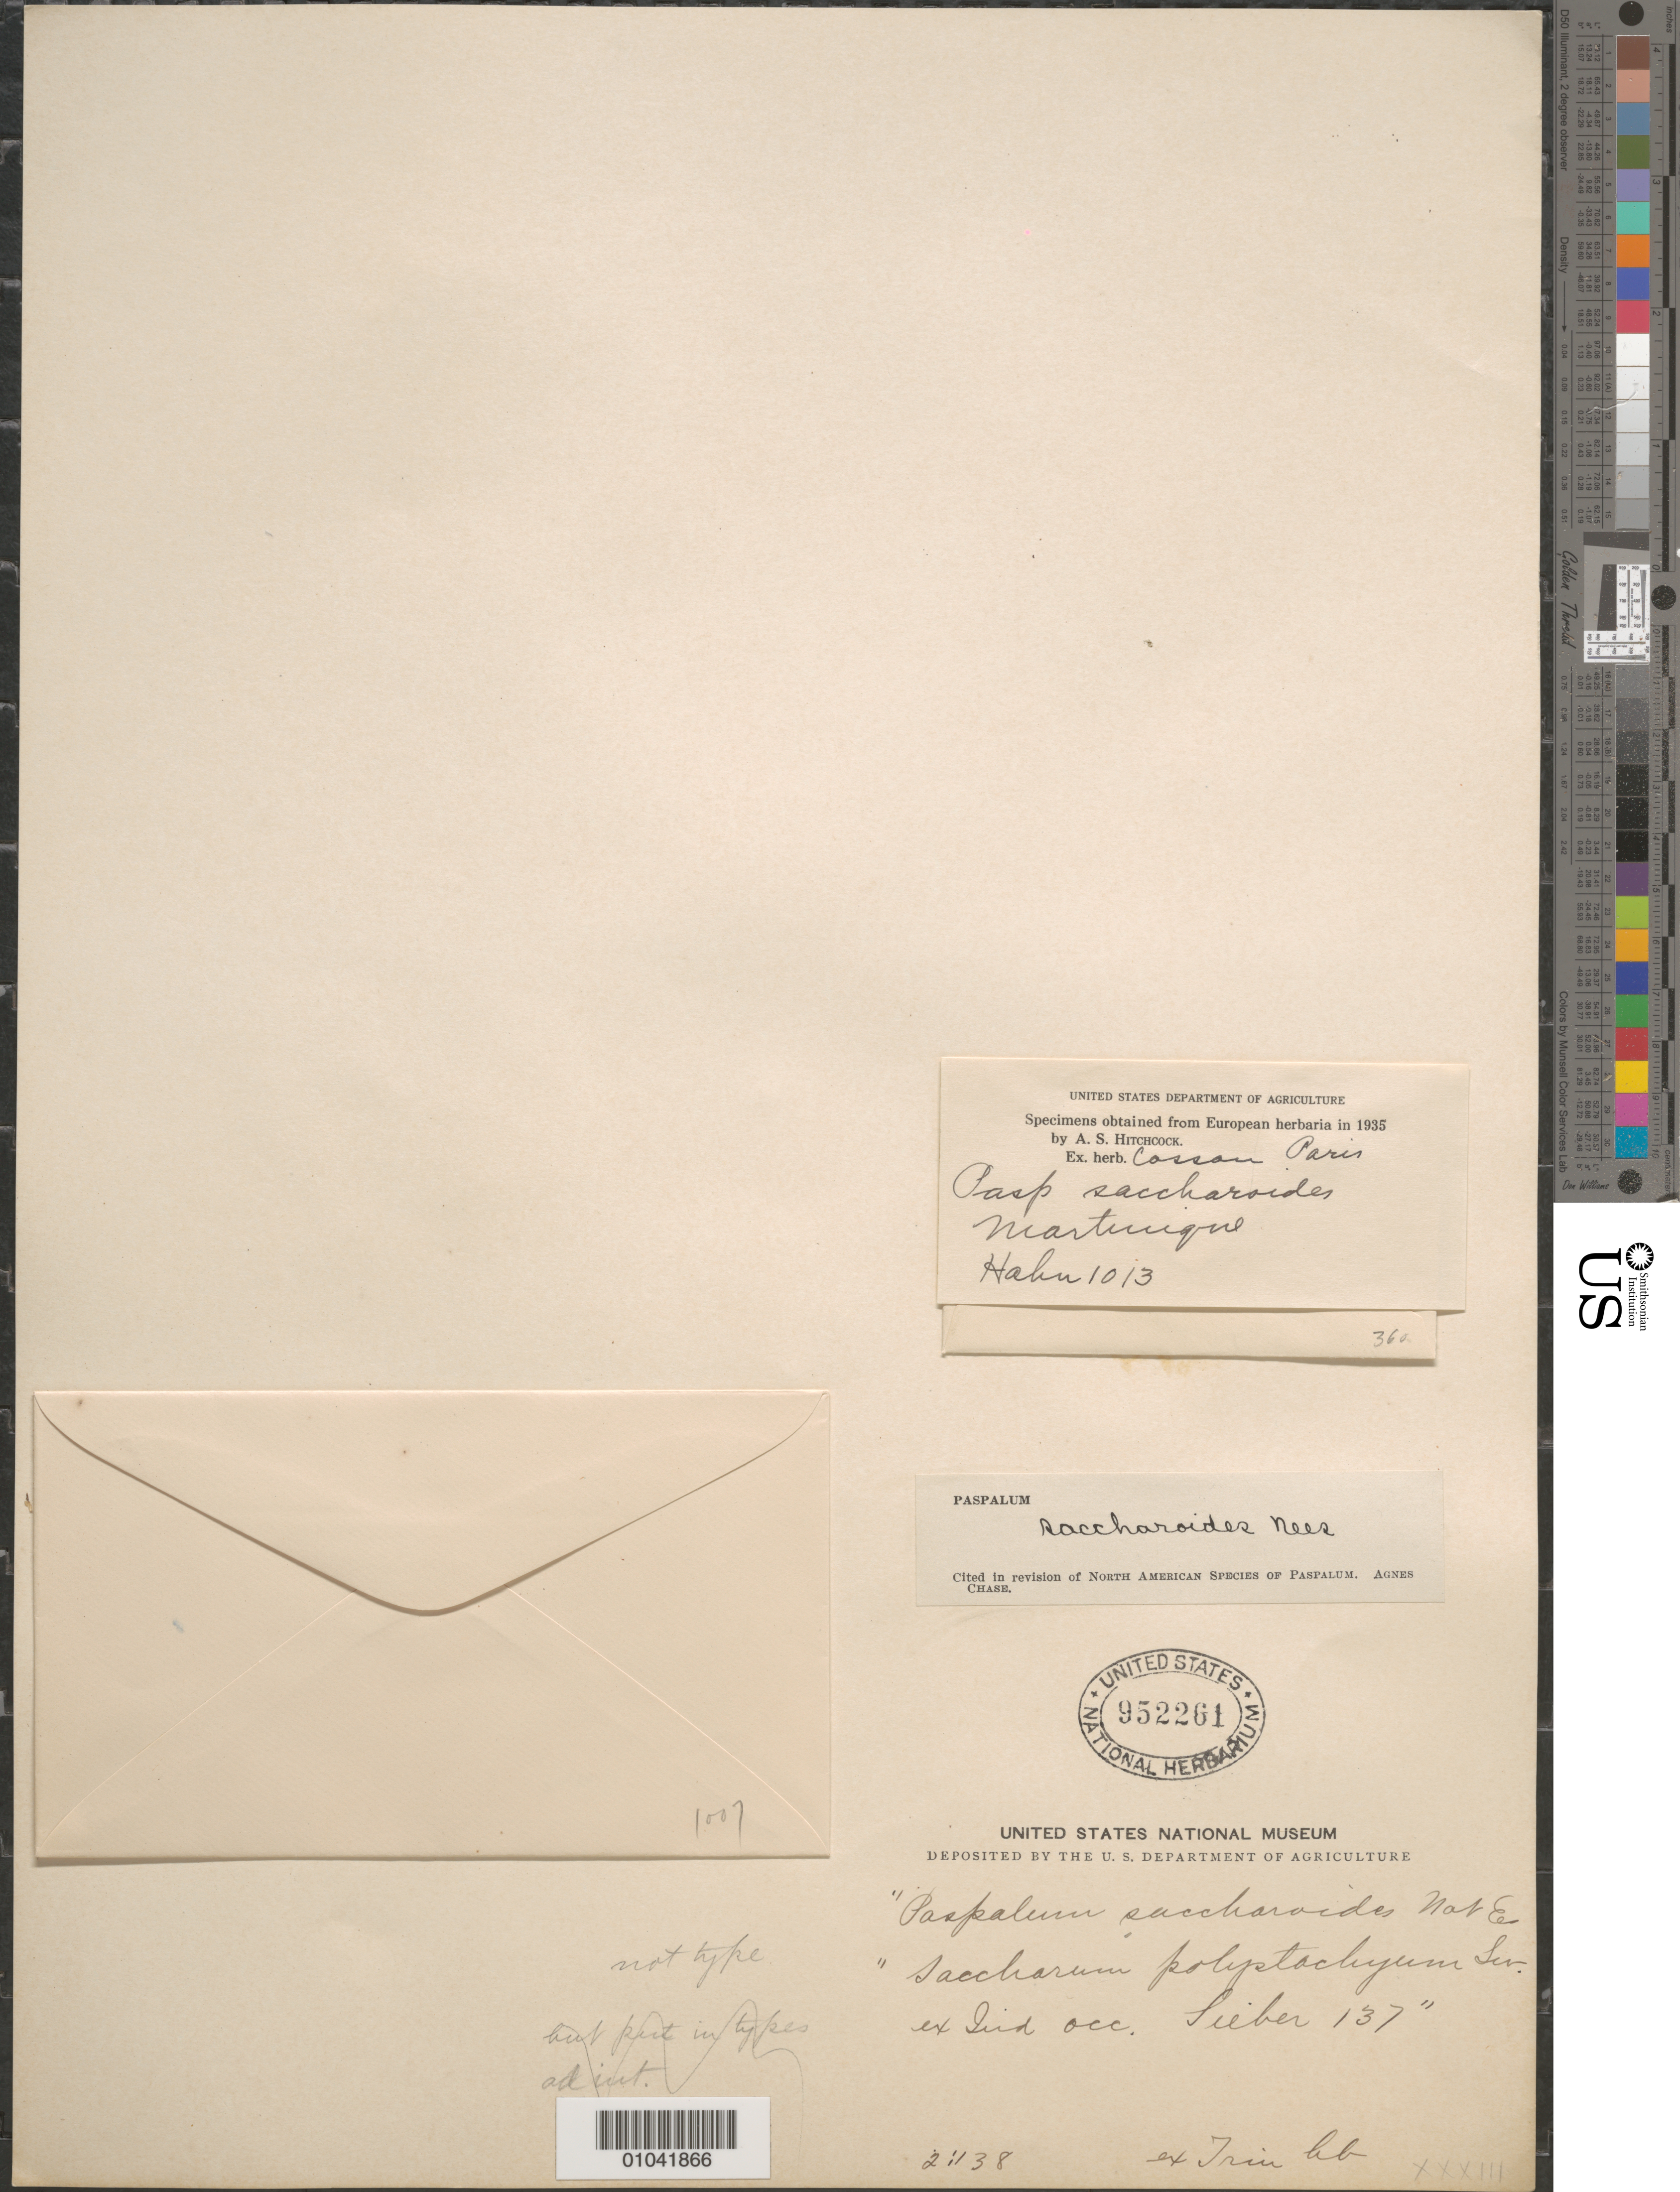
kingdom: Plantae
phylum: Tracheophyta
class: Liliopsida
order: Poales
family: Poaceae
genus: Paspalum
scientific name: Paspalum saccharoides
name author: Nees ex Trin.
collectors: -- Sieber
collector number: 137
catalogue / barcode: US 952261